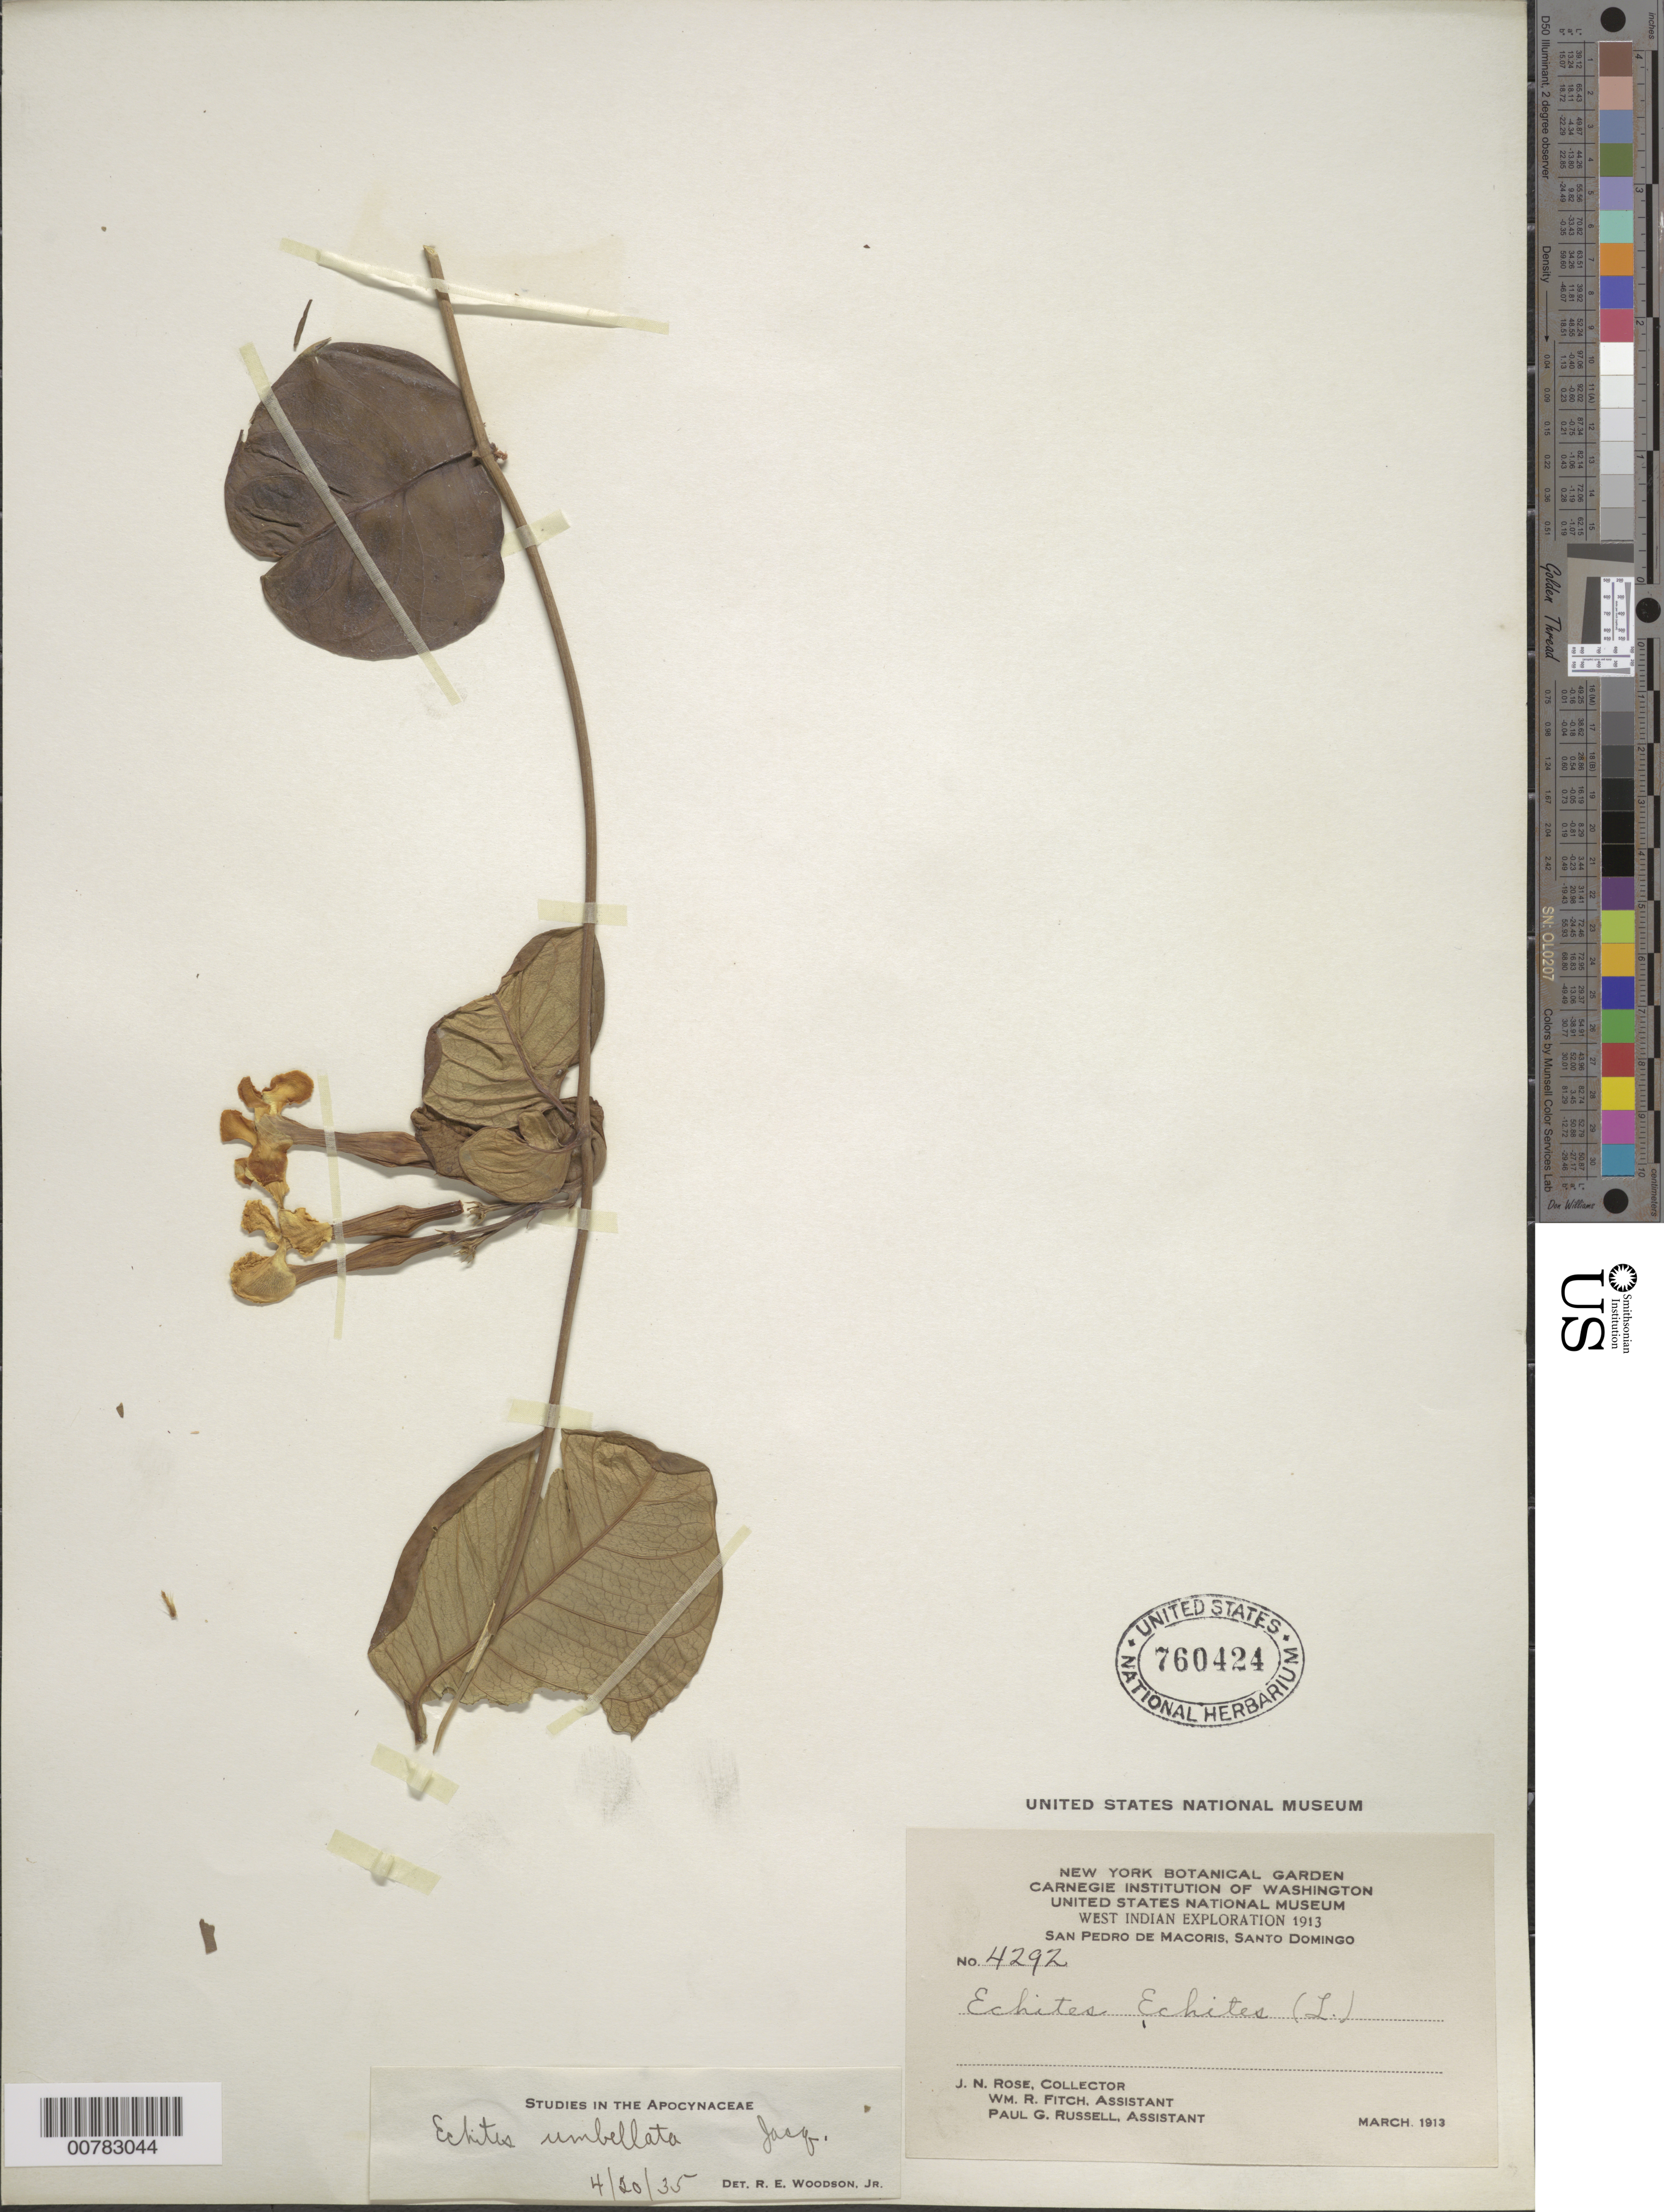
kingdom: Plantae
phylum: Tracheophyta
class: Magnoliopsida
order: Gentianales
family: Apocynaceae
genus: Echites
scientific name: Echites umbellatus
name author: Jacq.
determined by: Woodson, R. E., Jr.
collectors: J. N. Rose, W. R. Fitch & P. G. Russell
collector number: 4292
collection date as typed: Mar 1913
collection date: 1913-03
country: Dominican Republic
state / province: San Pedro de Macoris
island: Hispaniola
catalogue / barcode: US 760424